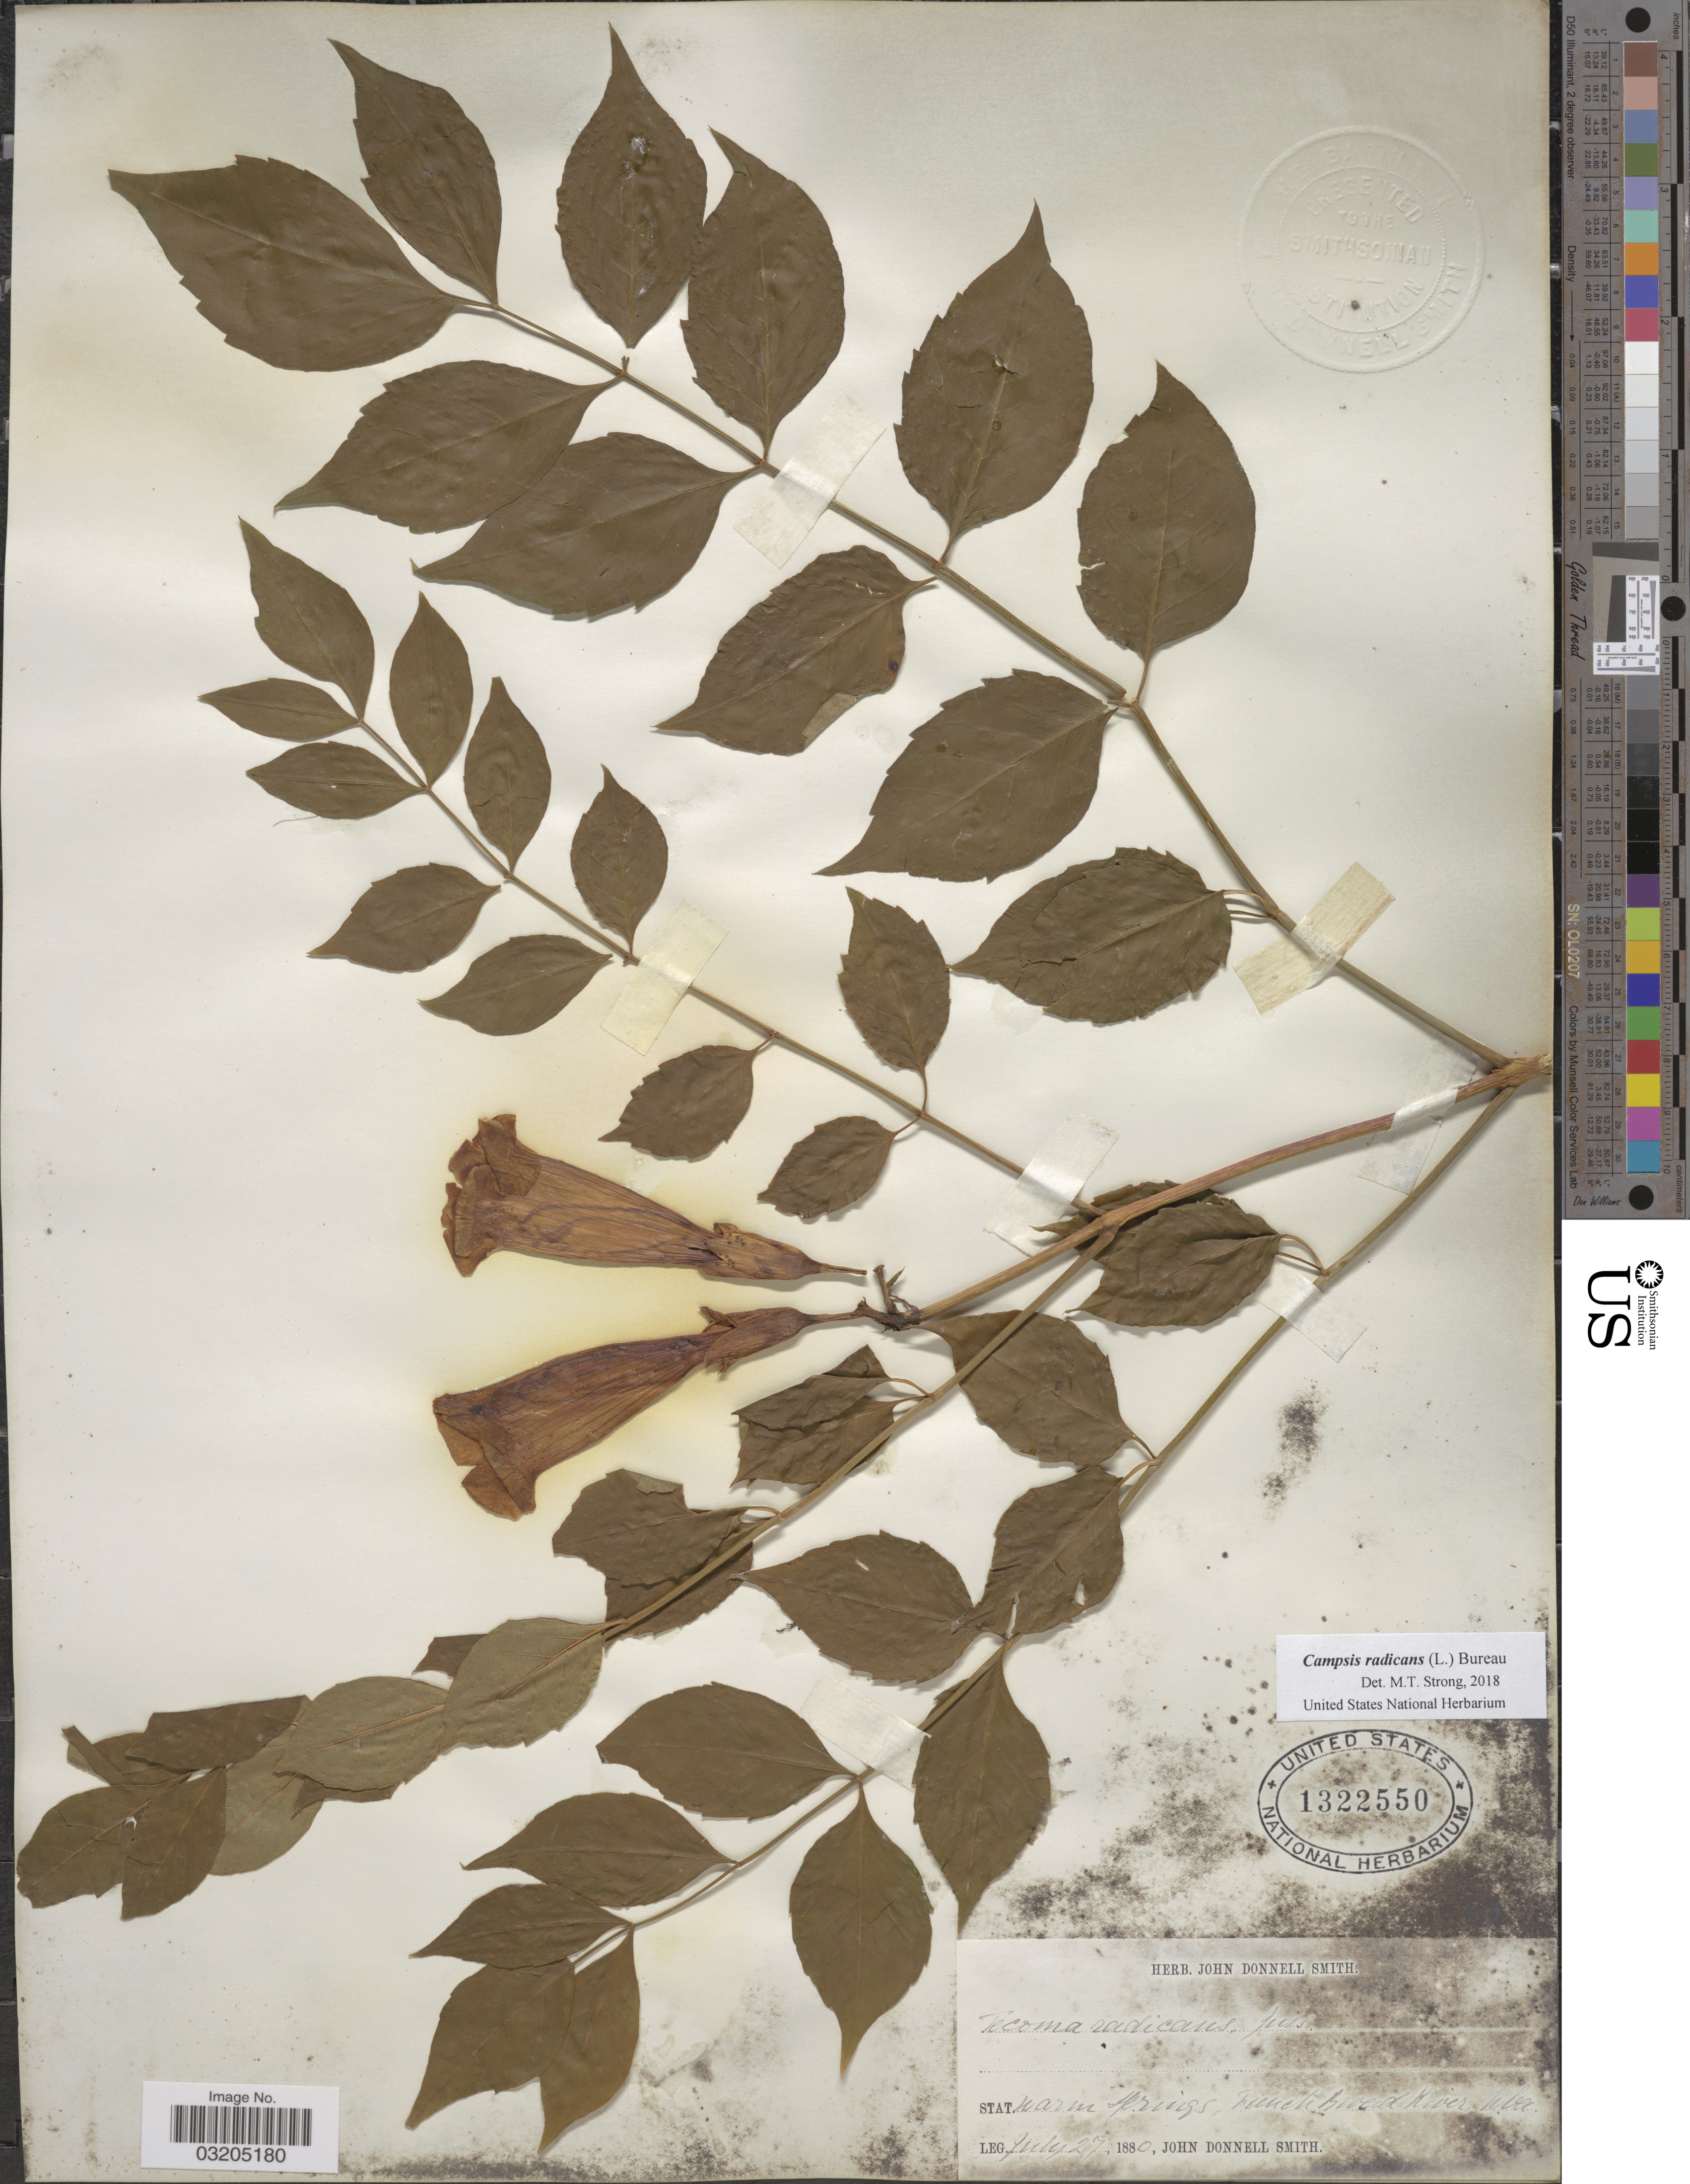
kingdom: Plantae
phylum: Tracheophyta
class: Magnoliopsida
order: Lamiales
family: Bignoniaceae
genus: Campsis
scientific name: Campsis radicans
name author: (L.) Seem.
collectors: J. Donnell Smith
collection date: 1880-07-27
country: United States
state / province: North Carolina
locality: Warm Springs, French Broad River.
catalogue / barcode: US 1322550